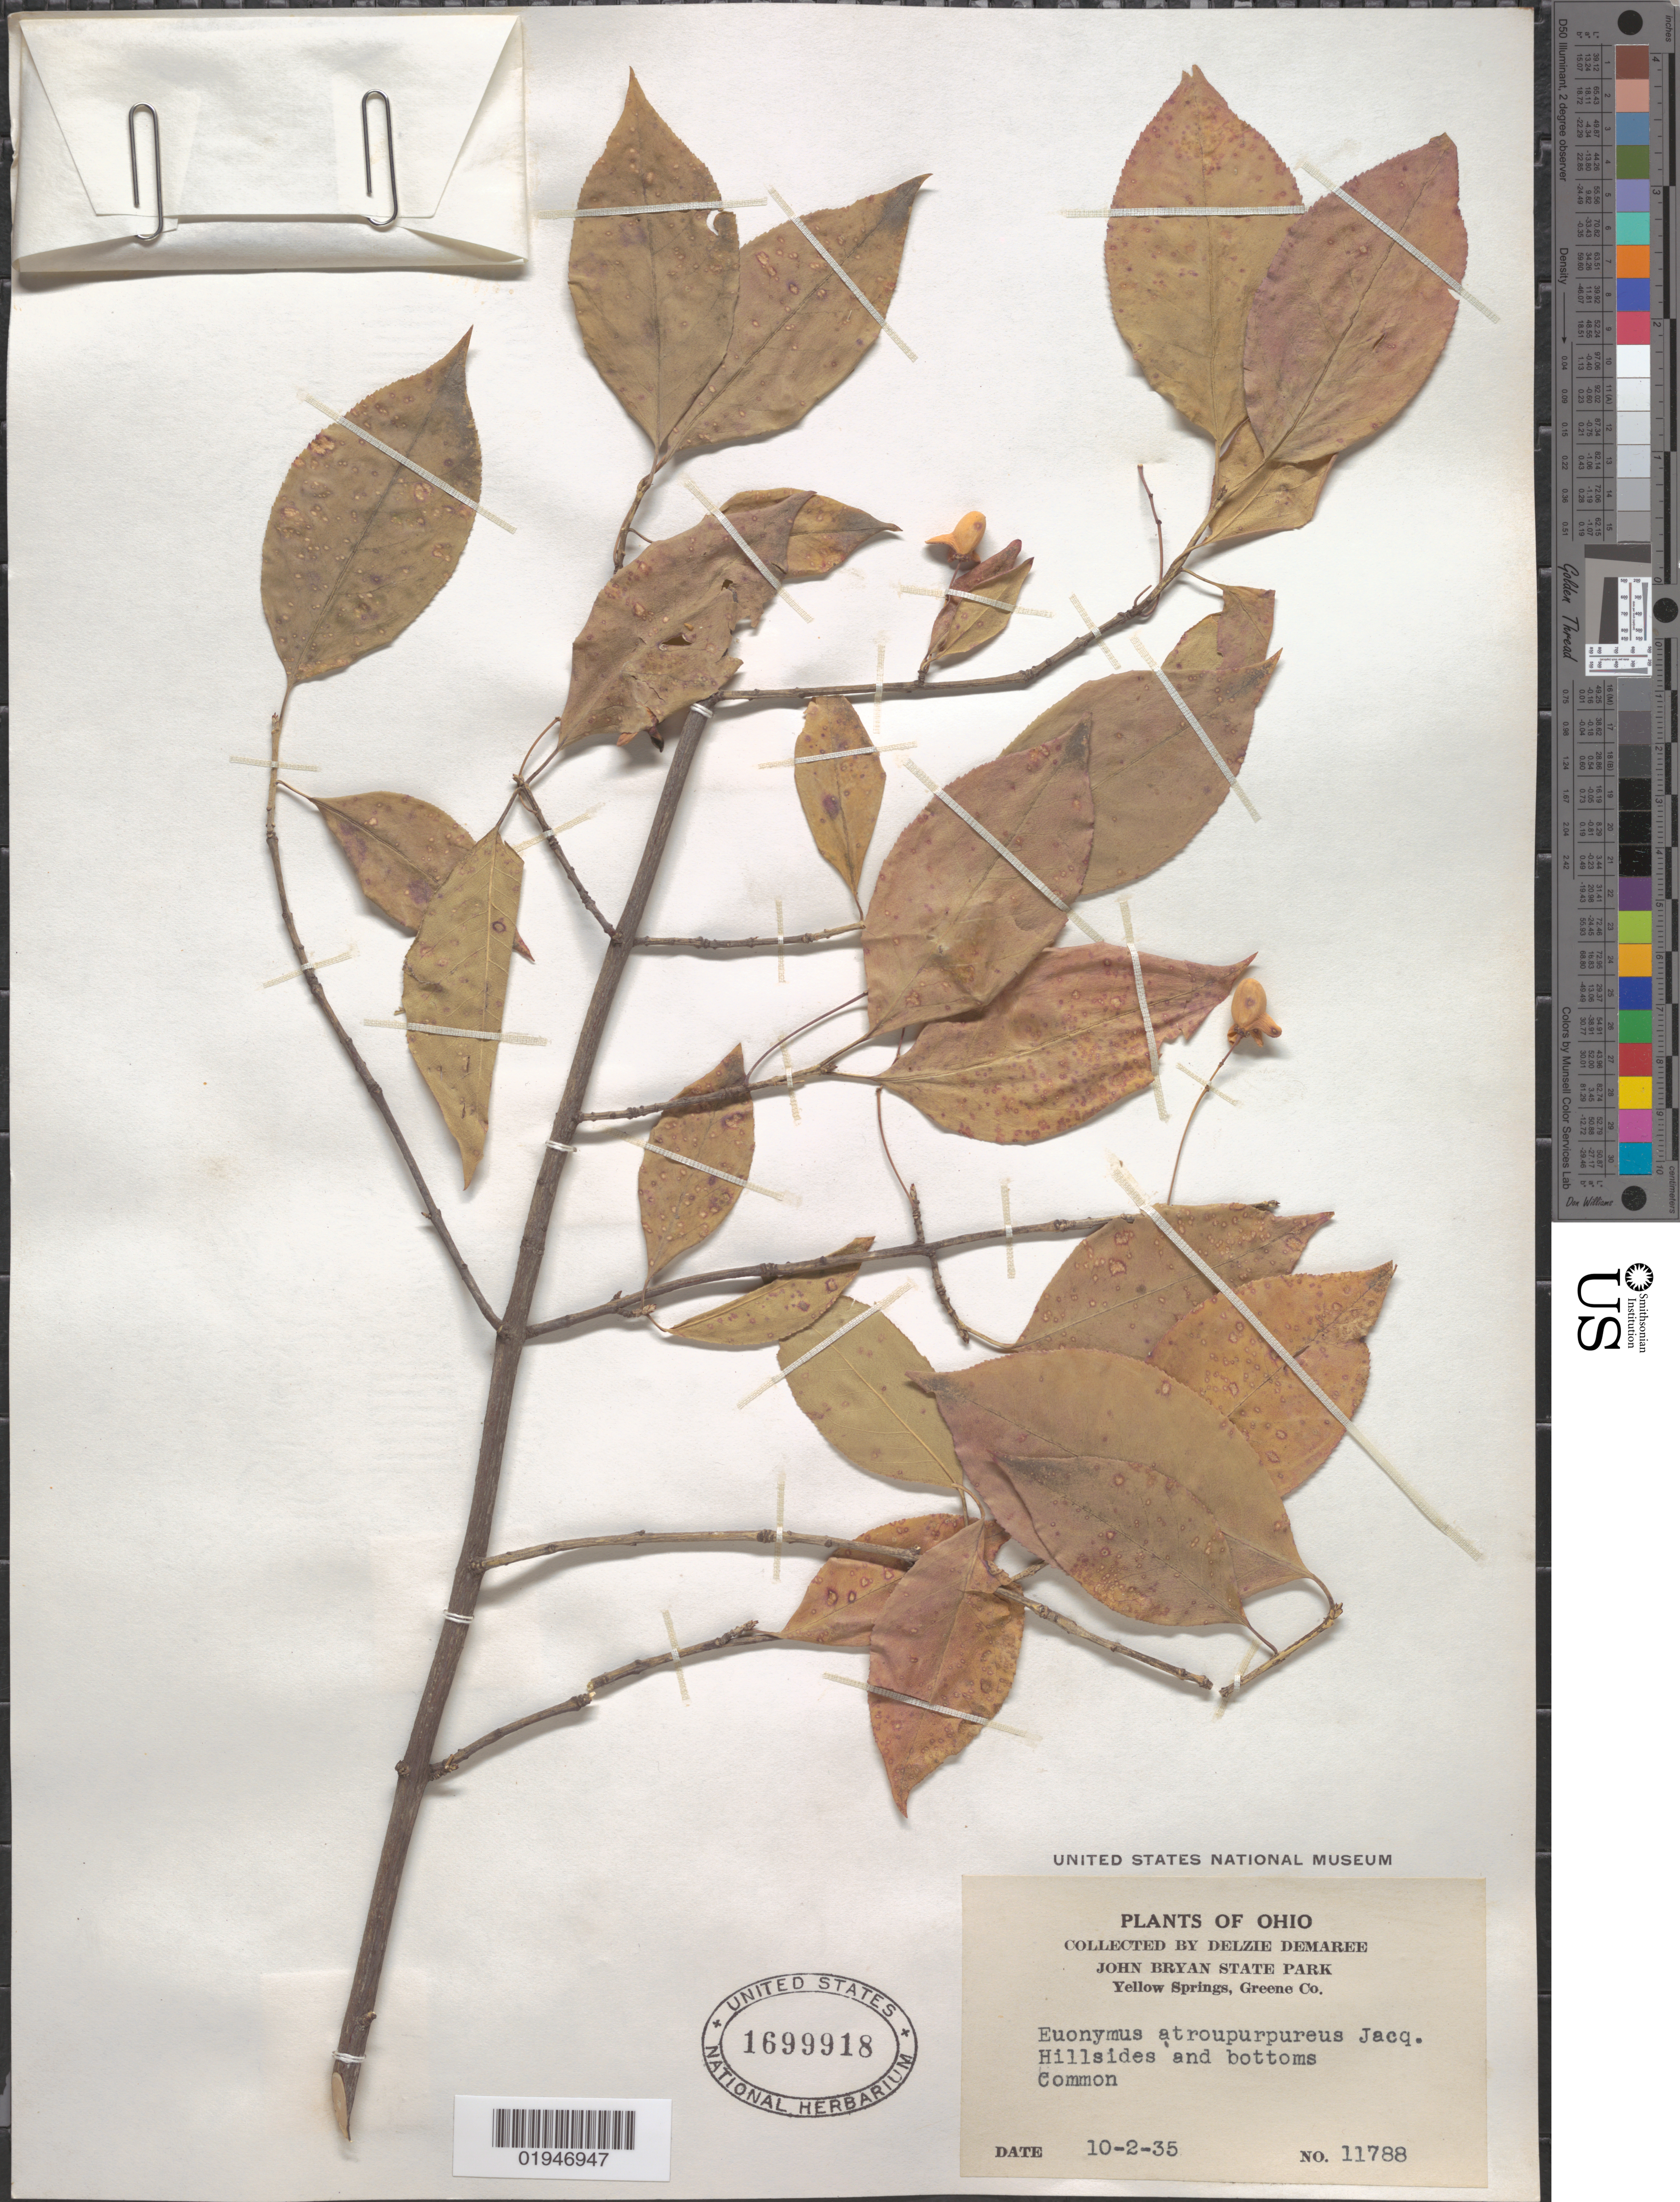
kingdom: Plantae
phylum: Tracheophyta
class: Magnoliopsida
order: Celastrales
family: Celastraceae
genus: Euonymus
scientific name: Euonymus atropurpureus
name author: Jacq.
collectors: D. Demaree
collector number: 11788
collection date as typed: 10-2-35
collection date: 1935-10-02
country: United States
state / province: Ohio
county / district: Greene County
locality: Yellow Springs, John Bryan State Park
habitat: Hillsides and bottoms. Common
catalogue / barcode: US 1699918